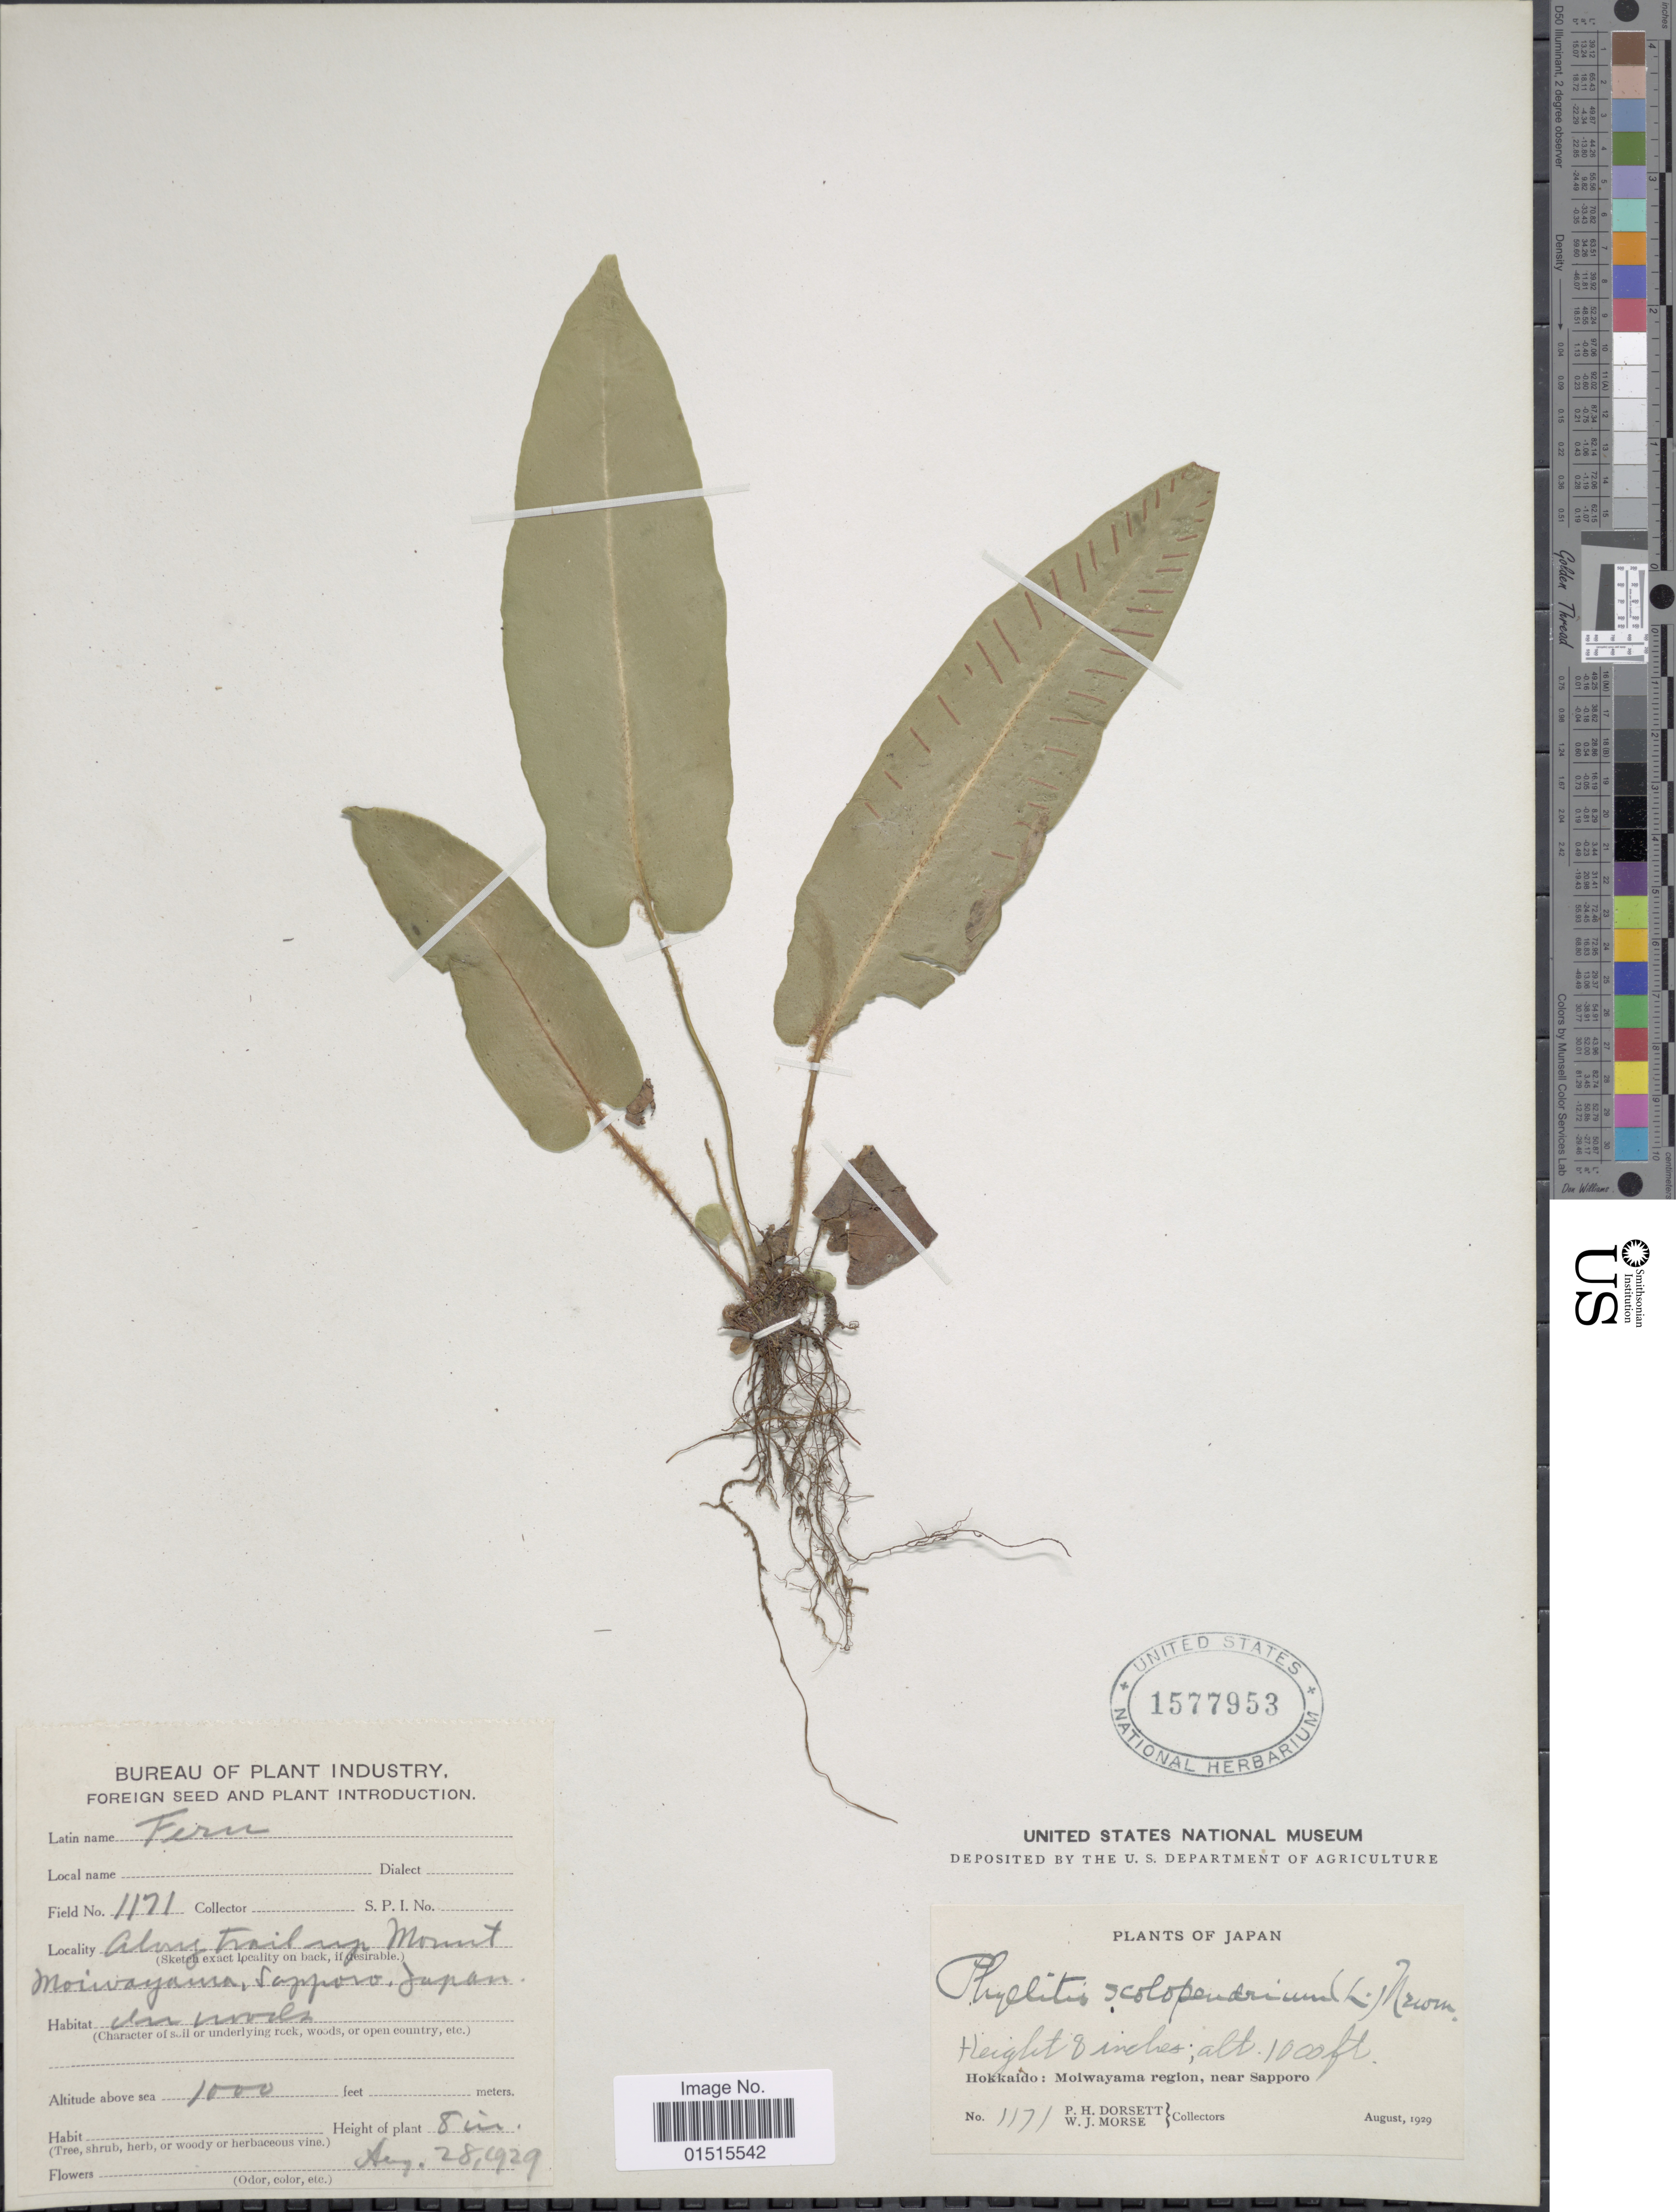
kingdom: Plantae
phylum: Tracheophyta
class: Polypodiopsida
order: Polypodiales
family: Aspleniaceae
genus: Asplenium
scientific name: Asplenium scolopendrium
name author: Sm.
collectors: P. H. Dorsett & W. J. Morse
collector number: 1171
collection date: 1929-08-28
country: Japan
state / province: Hokkaidō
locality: Moiwayama region, near Sapporo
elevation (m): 305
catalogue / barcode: US 1577953